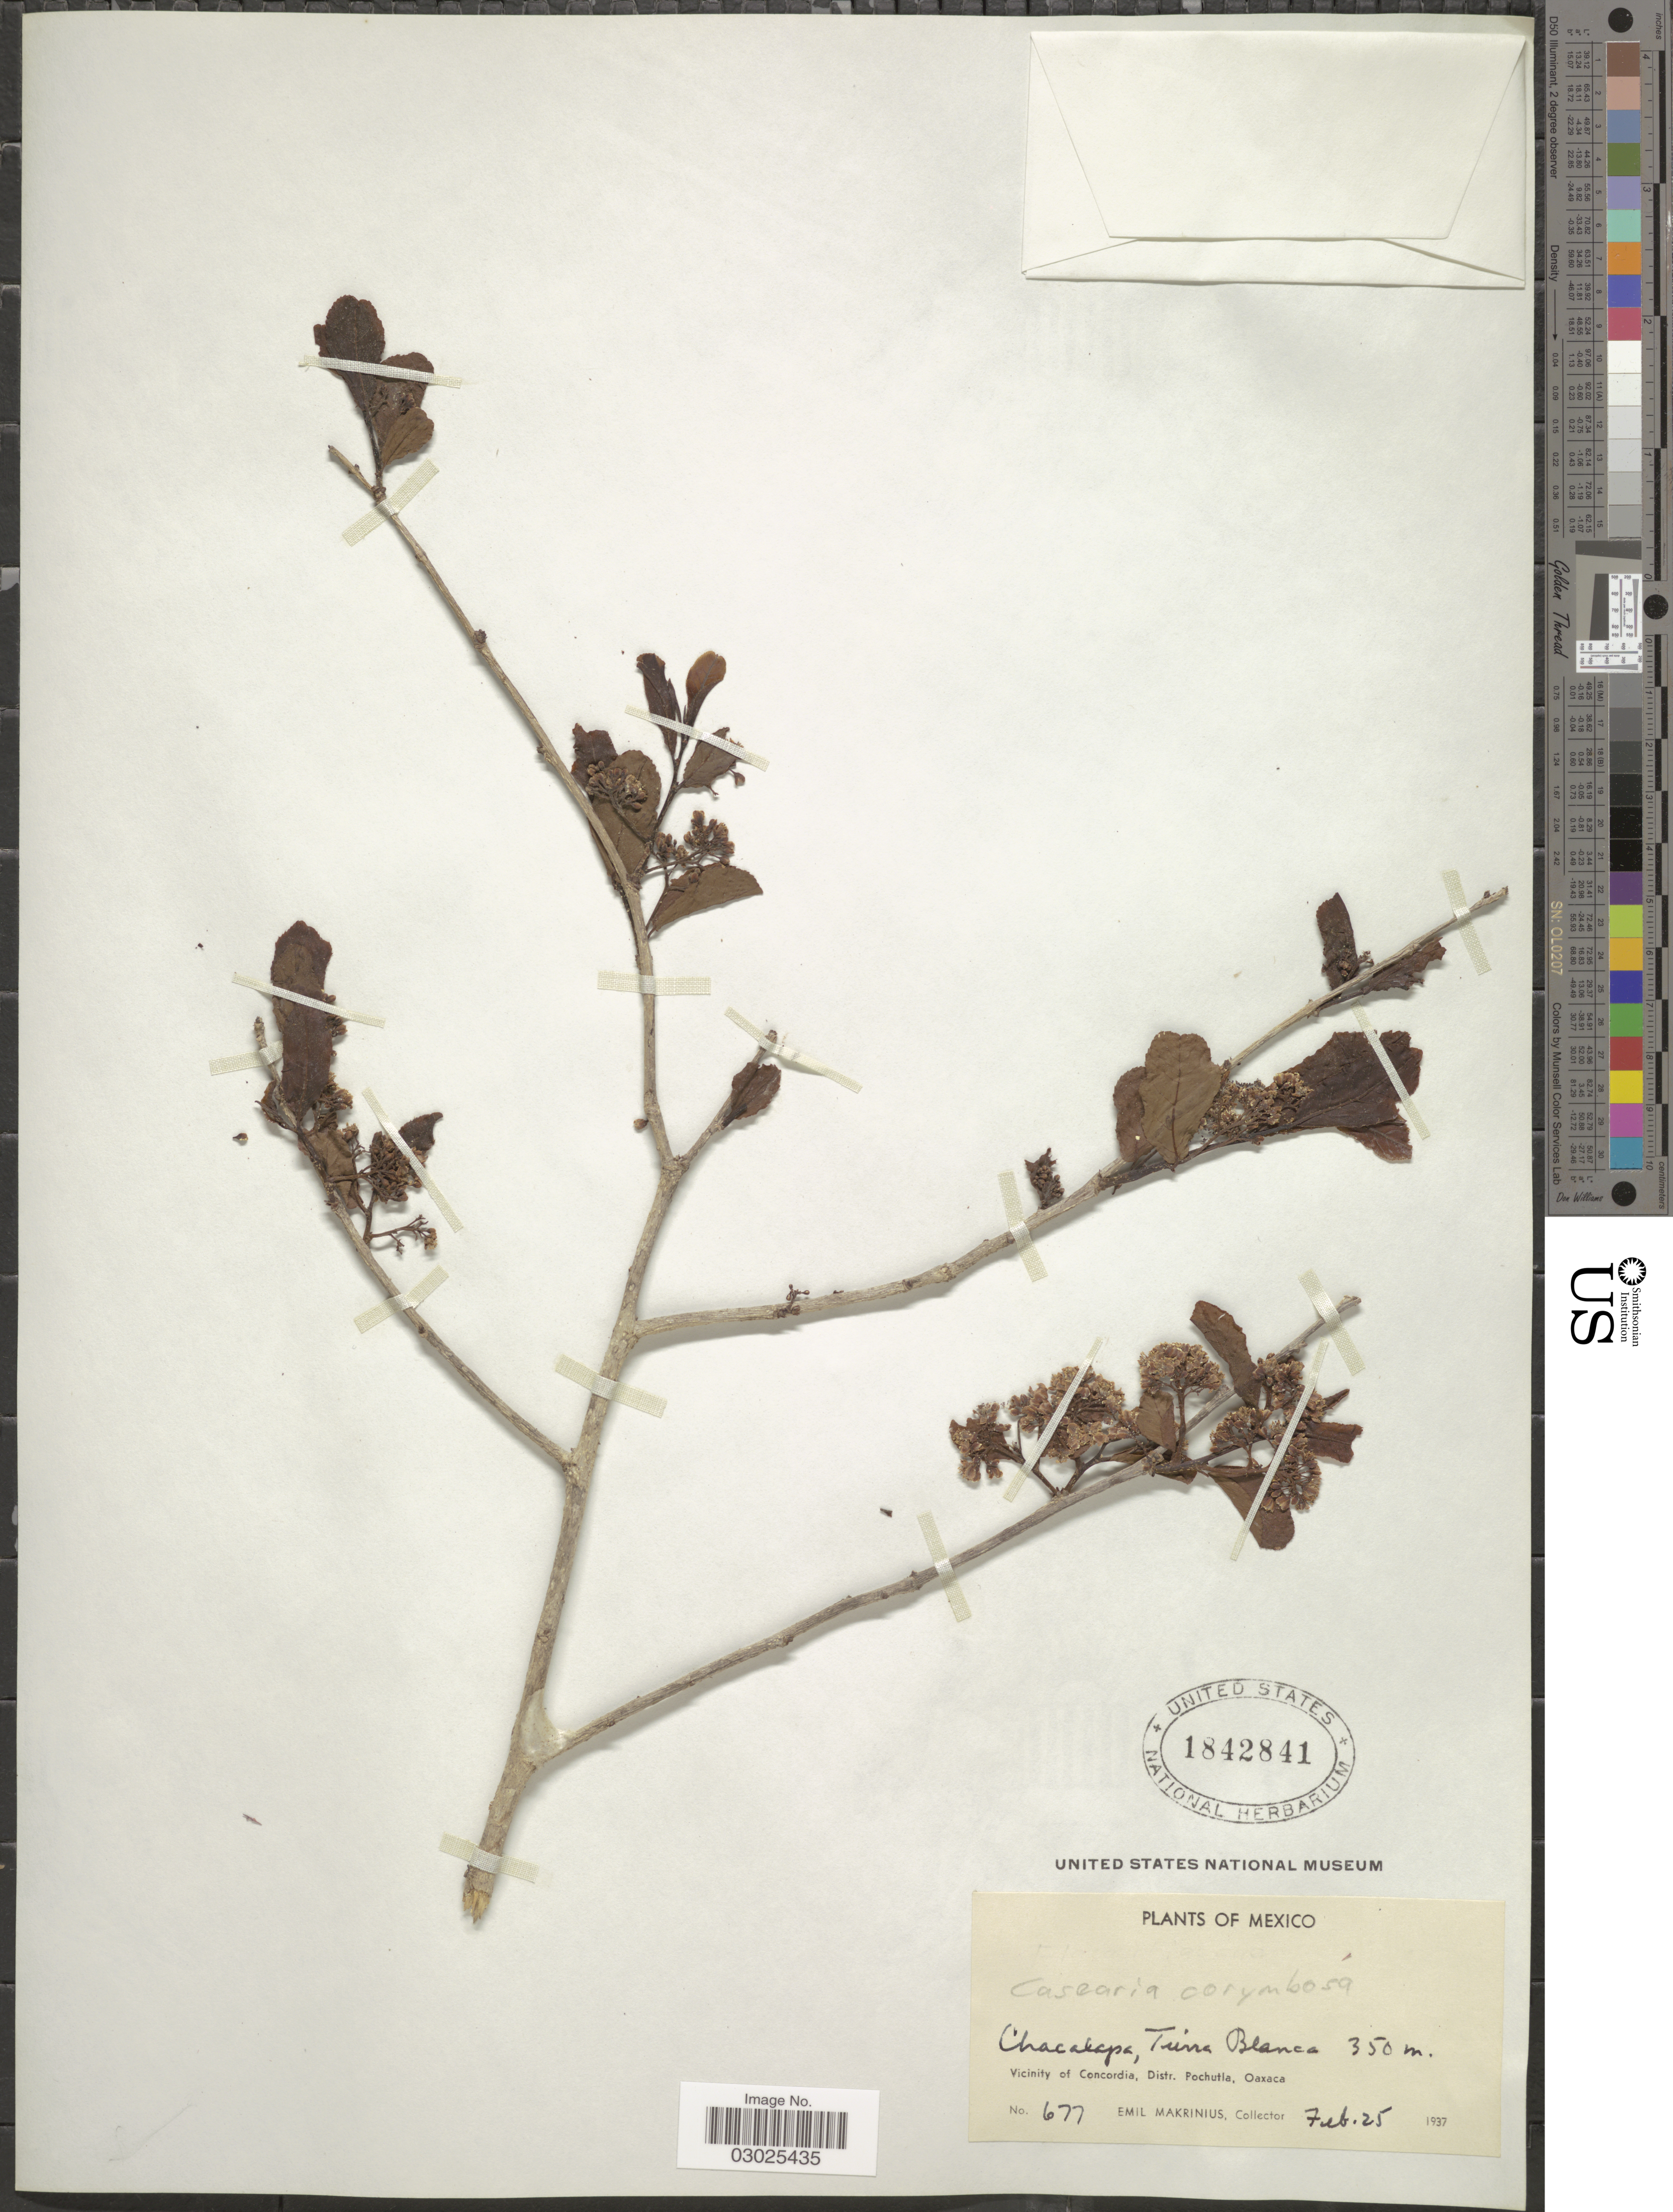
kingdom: Plantae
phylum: Tracheophyta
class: Magnoliopsida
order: Malpighiales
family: Salicaceae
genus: Casearia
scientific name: Casearia corymbosa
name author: Kunth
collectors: E. Makrinius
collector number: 677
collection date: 1937-02-25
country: Mexico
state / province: Oaxaca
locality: Chacalapa, Tierra Blanca. Vicinity of Concordia, Distr. Pochutla.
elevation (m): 350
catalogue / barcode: US 1842841